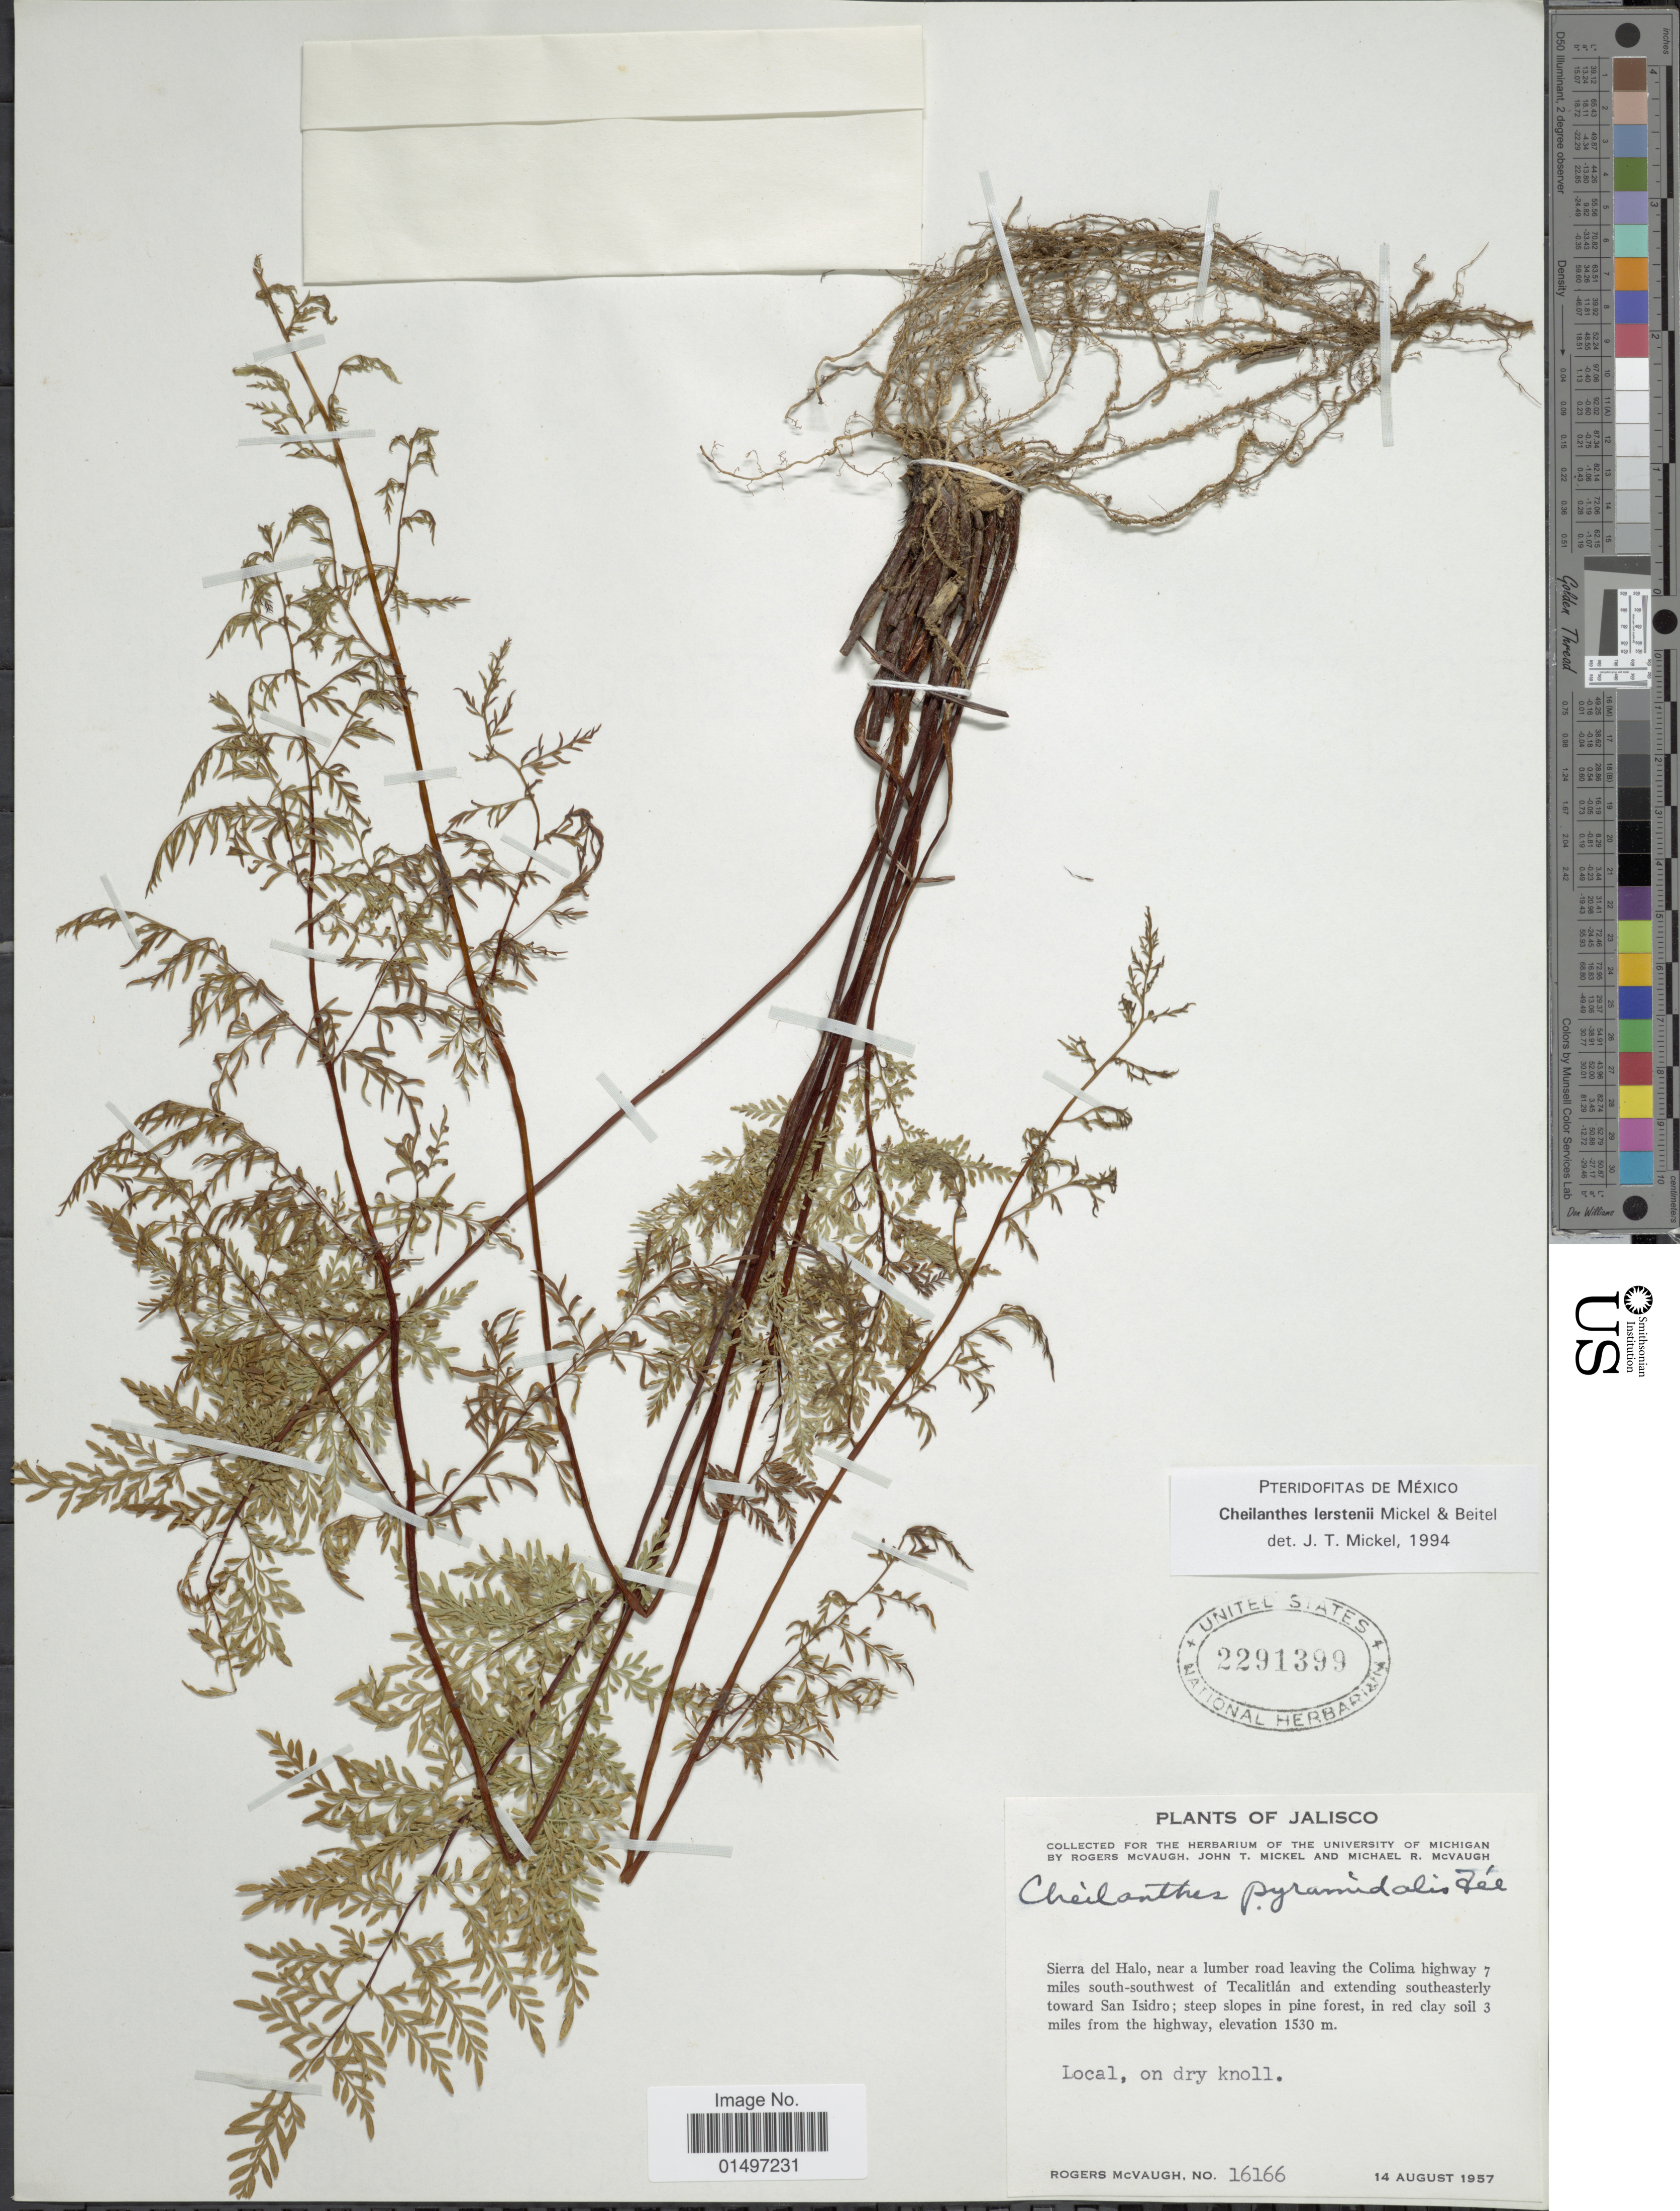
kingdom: Plantae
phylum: Tracheophyta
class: Polypodiopsida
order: Polypodiales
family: Pteridaceae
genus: Gaga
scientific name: Gaga lerstenii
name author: (Mickel & Beitel) Fay W. Li & Windham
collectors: R. McVaugh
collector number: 16166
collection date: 1957-08-14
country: Mexico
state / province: Jalisco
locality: Sierra del Halo, near a lumber road leaving the Colima highway 7 miles south-southwest of Tecalitlan and extending southeasterly toward San Isidro.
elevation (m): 1530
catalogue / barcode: US 2291399